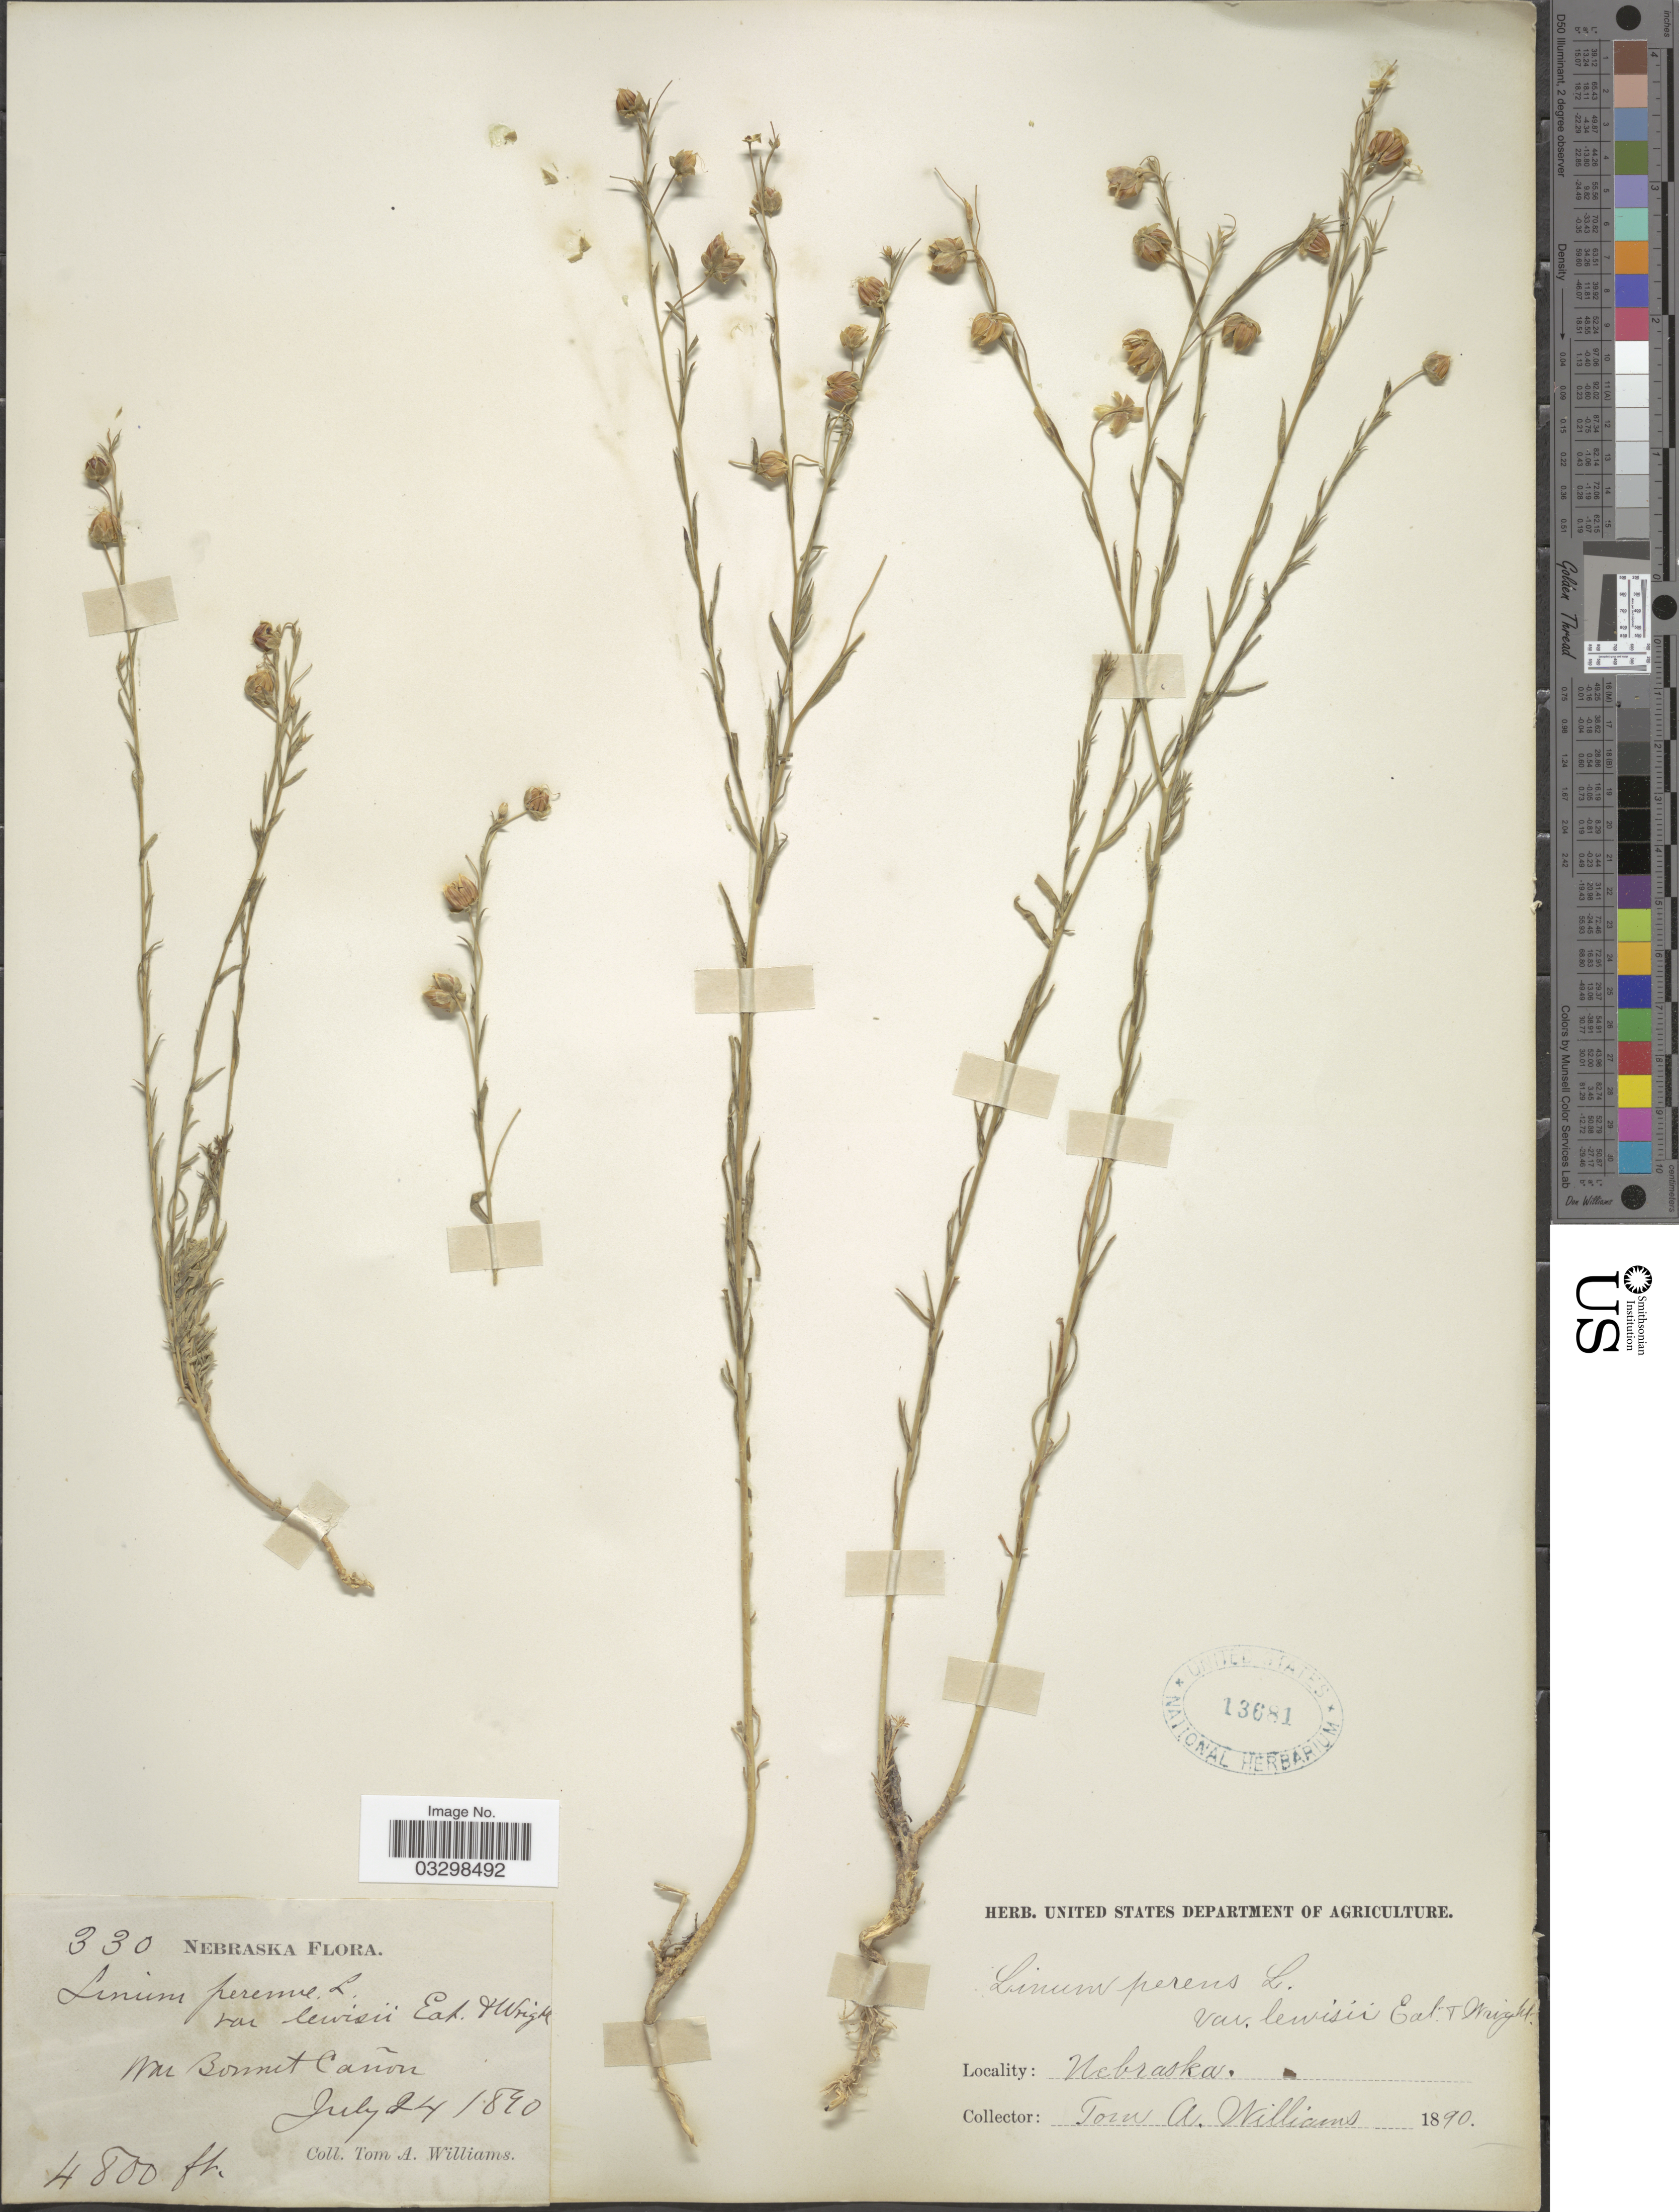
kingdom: Plantae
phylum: Tracheophyta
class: Magnoliopsida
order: Malpighiales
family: Linaceae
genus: Linum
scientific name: Linum lewisii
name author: Pursh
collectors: T. Williams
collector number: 330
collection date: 1890-07-24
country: United States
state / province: Nebraska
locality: War Bonnet Cañon.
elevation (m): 1463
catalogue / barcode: US 13681